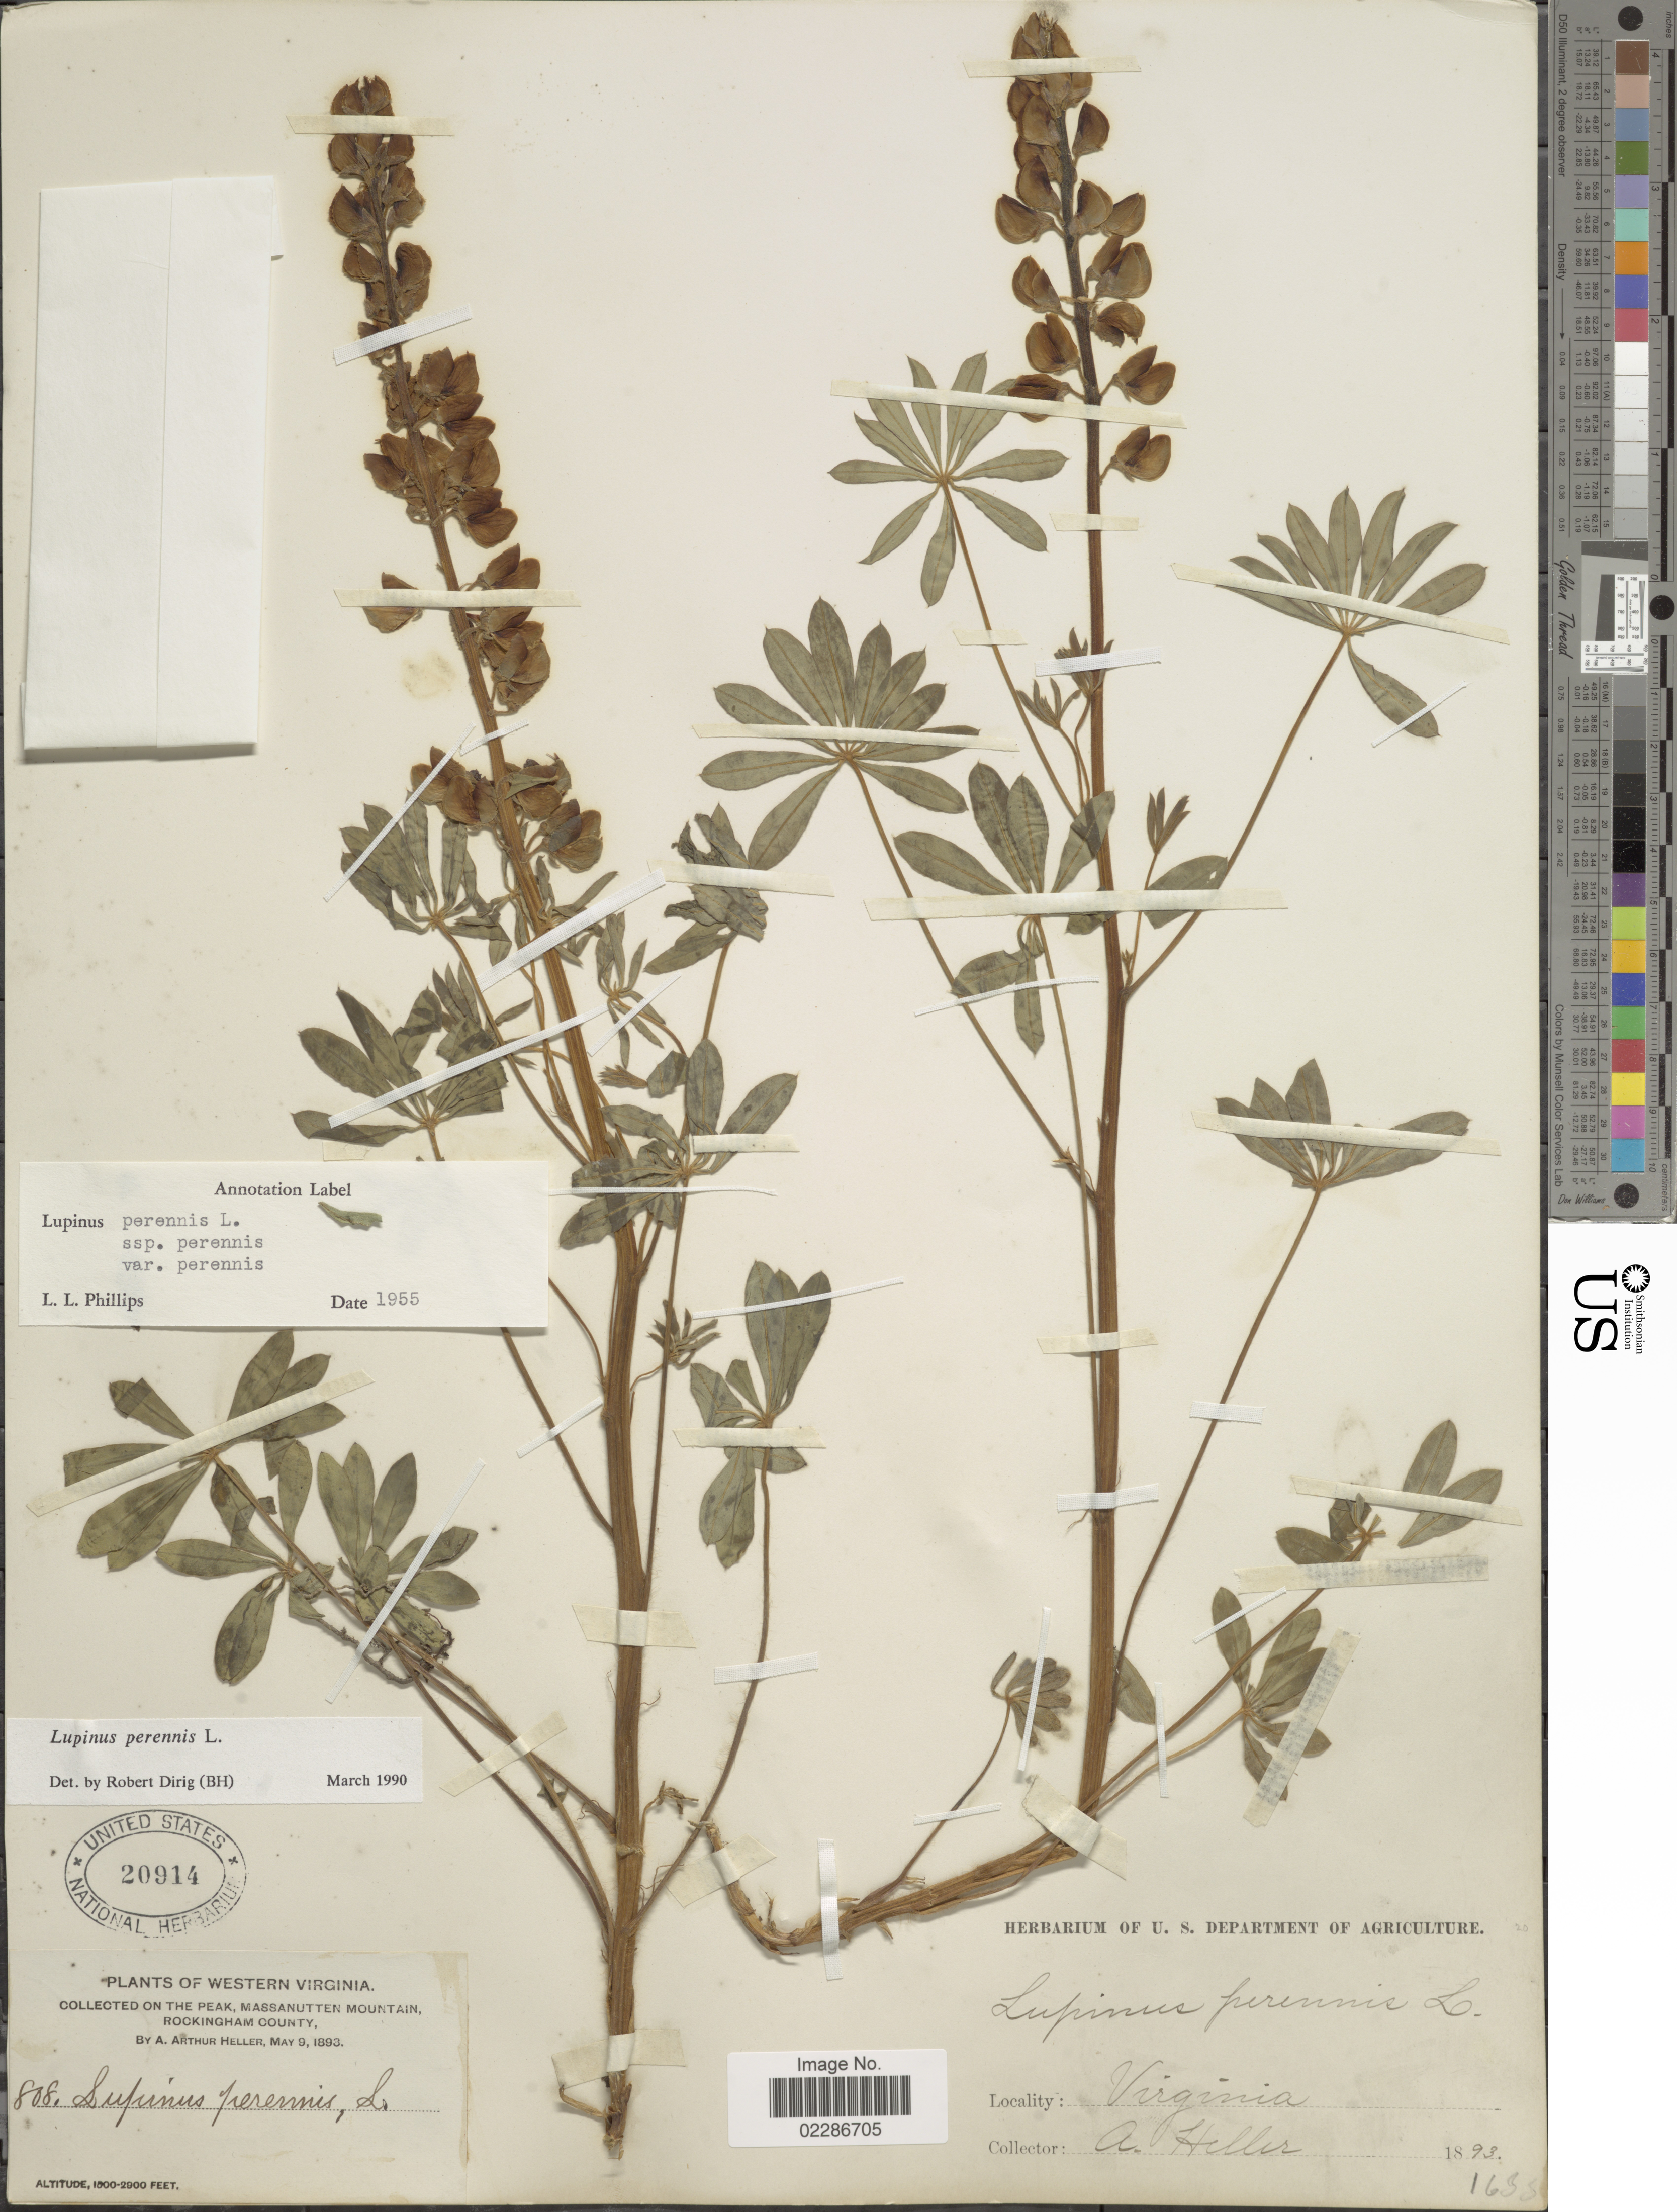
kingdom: Plantae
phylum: Tracheophyta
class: Magnoliopsida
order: Fabales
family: Fabaceae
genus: Lupinus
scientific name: Lupinus perennis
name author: L.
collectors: A. A. Heller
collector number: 808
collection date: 1893-05-09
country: United States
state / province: Virginia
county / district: Rockingham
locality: Western Virginia, On the Peak, Massanutten Mountain, Rockingham County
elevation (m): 457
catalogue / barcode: US 20914